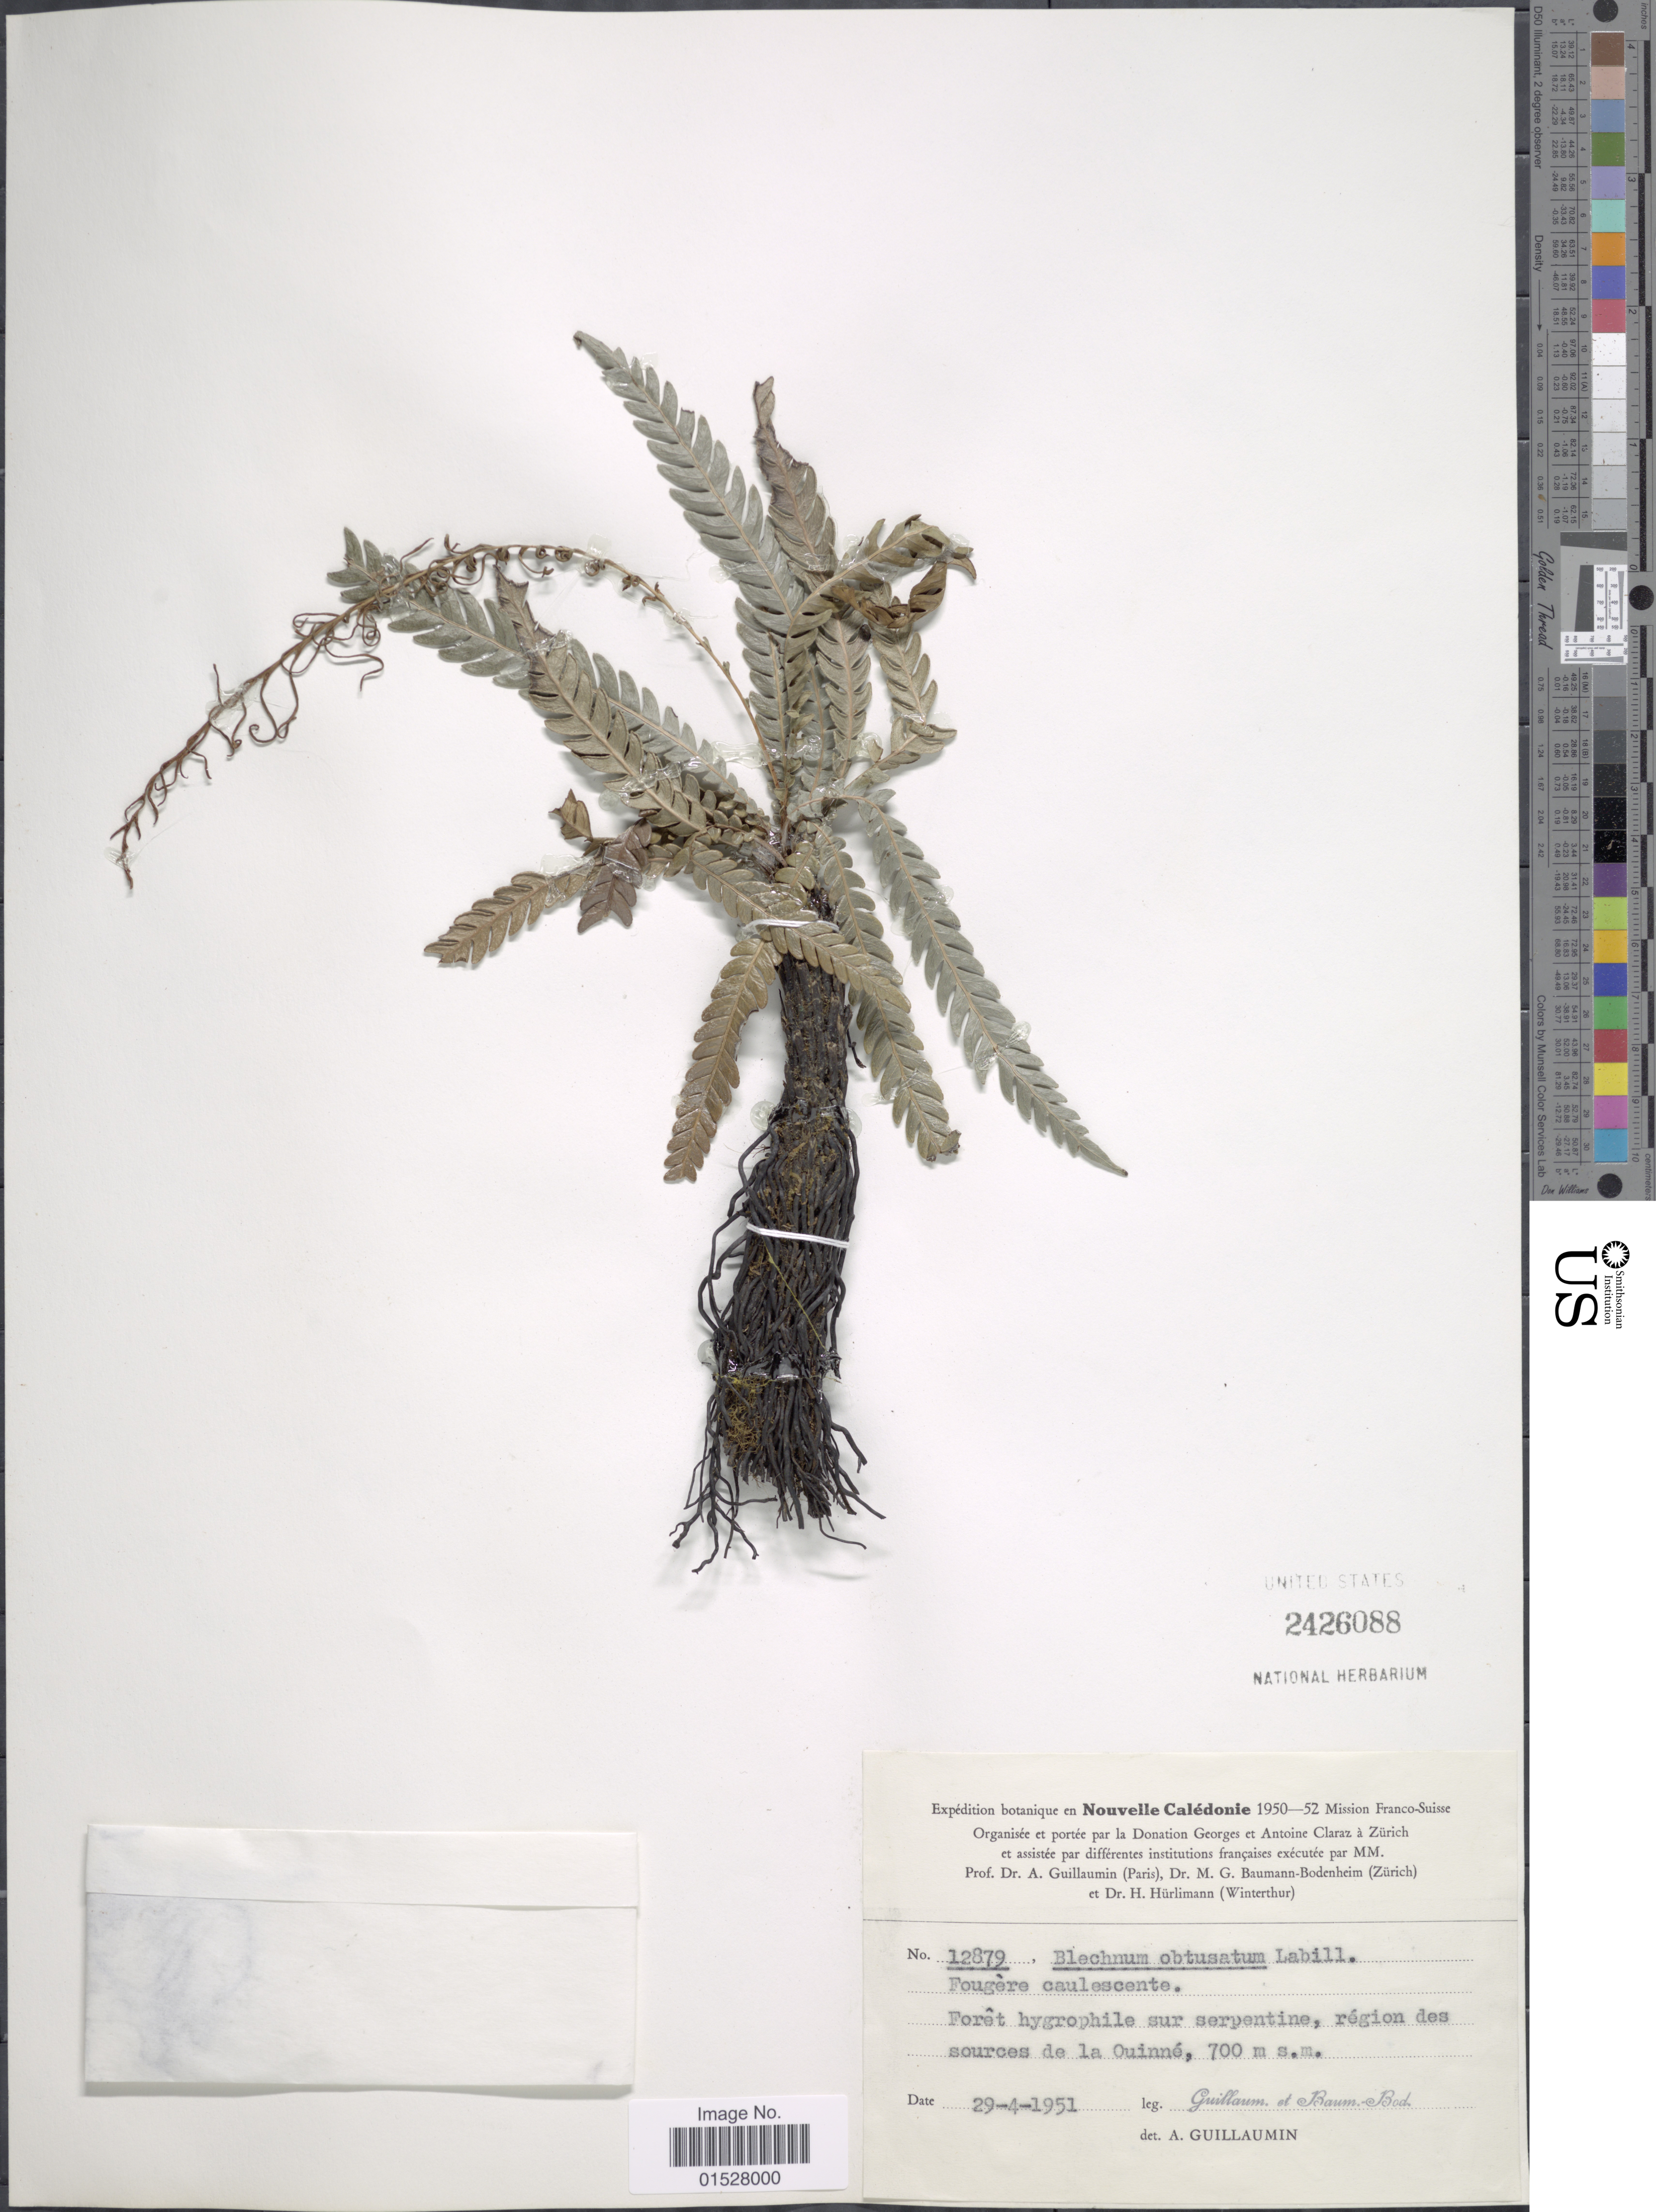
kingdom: Plantae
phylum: Tracheophyta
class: Polypodiopsida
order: Polypodiales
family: Blechnaceae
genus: Blechnum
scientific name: Blechnum obtusatum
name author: (Labill.) Mett.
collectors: A. Guillaumin & M. G. Baumann-Bodenheim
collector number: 12879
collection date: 1951-04-29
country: New Caledonia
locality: Foret hygrophile dur derpentine, region des sources de la Ouinné.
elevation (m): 700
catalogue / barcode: US 2426088